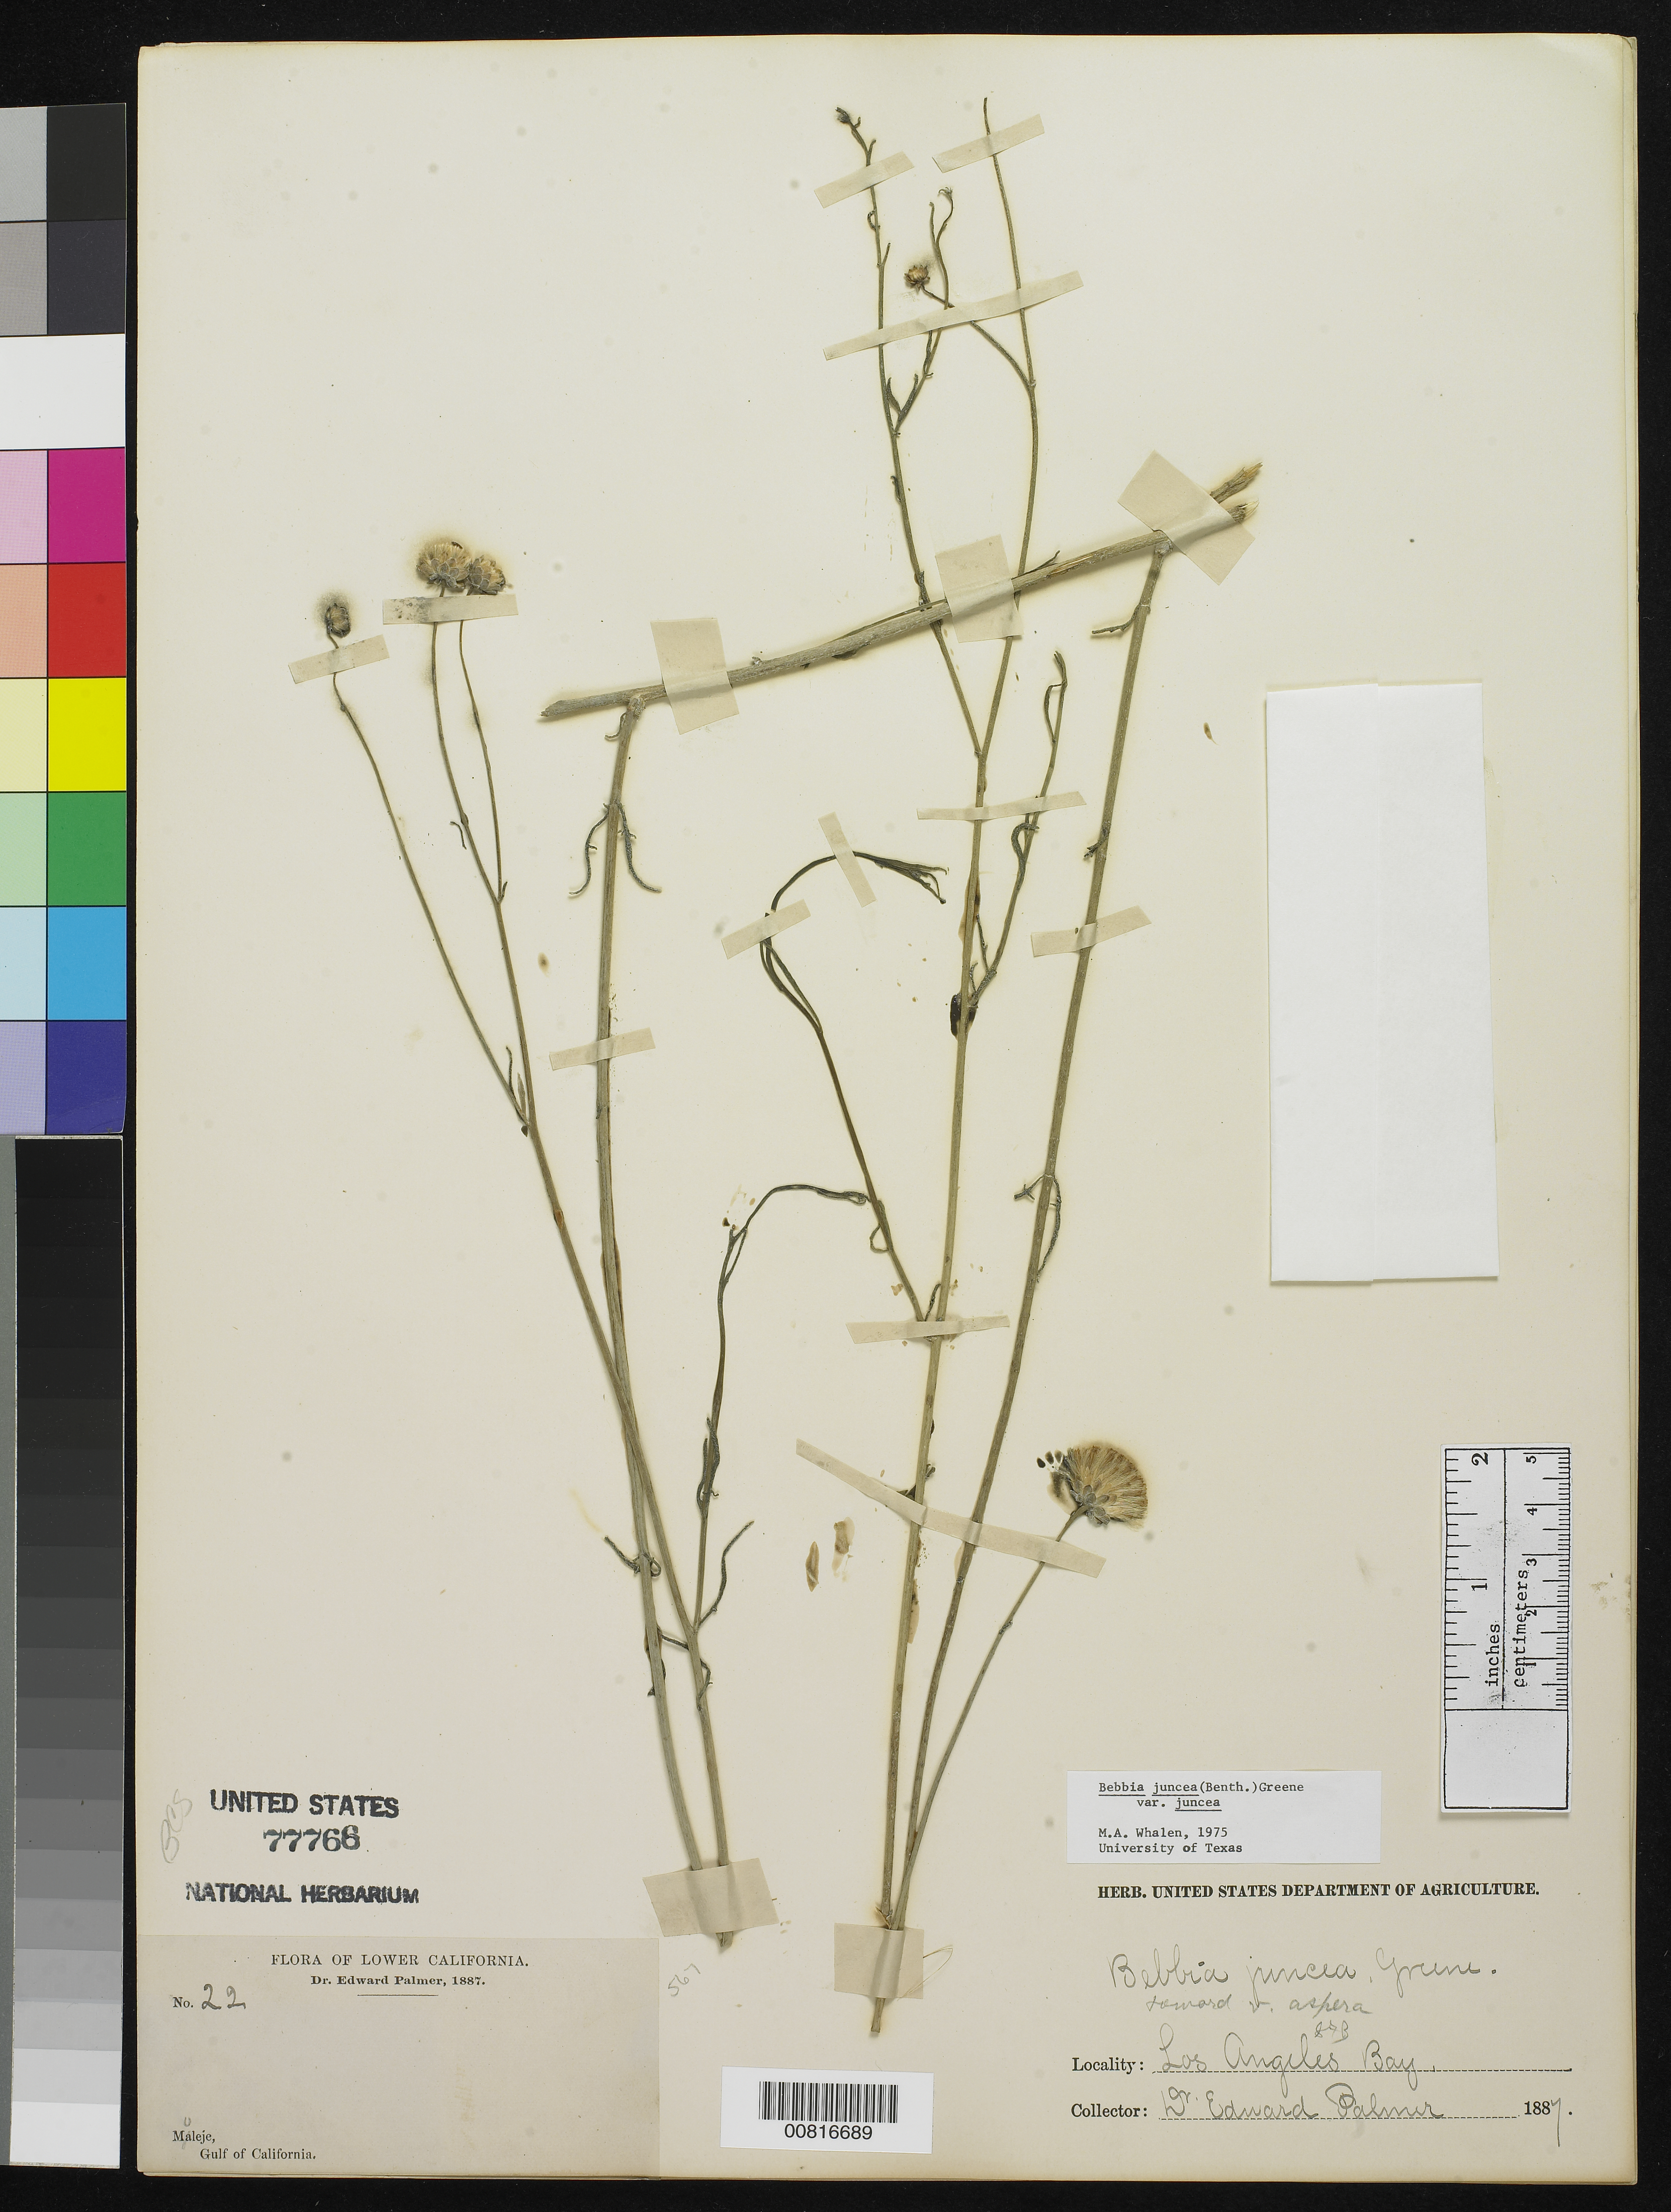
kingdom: Plantae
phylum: Tracheophyta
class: Magnoliopsida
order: Asterales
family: Asteraceae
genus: Bebbia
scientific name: Bebbia juncea var. juncea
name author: (Benth.) Greene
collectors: E. Palmer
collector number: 22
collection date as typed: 1887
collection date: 1887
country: Mexico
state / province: Baja California Sur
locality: Muleje, Baja California Sur.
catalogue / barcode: US 77766